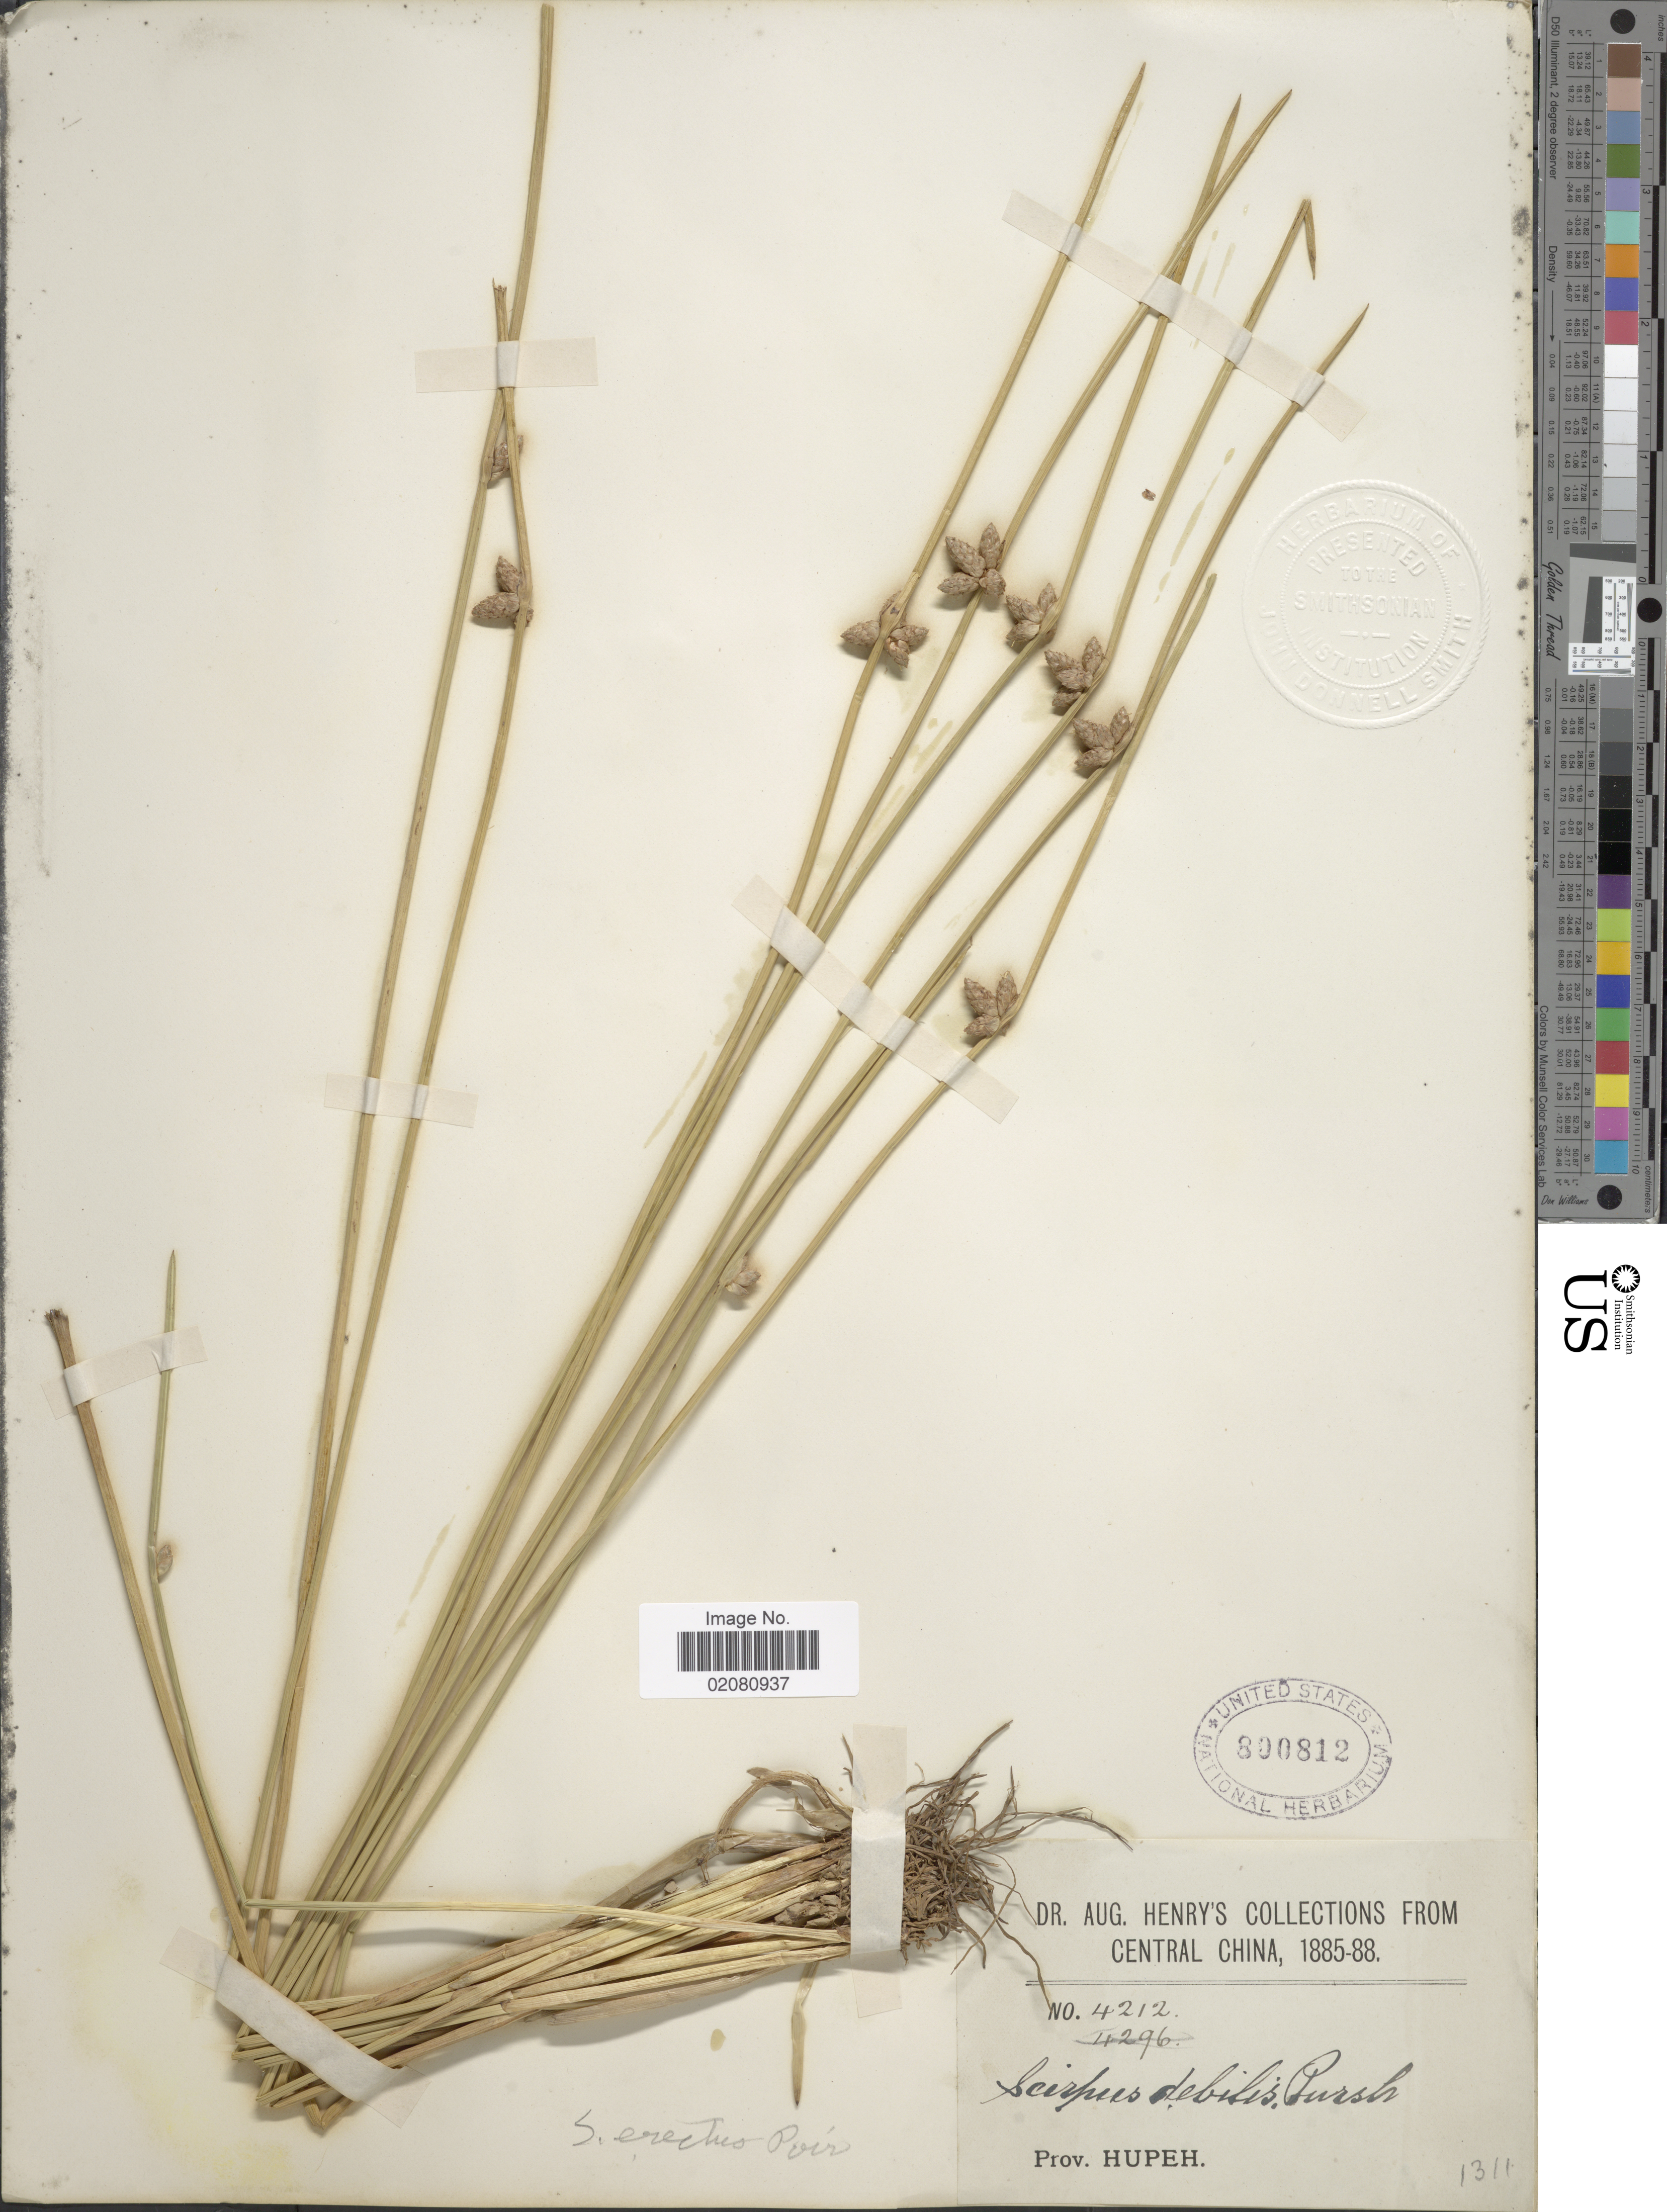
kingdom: Plantae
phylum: Tracheophyta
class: Liliopsida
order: Poales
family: Cyperaceae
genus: Schoenoplectus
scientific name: Schoenoplectus juncoides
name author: (Roxb.) Palla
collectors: A. Henry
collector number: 4212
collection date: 1885/1888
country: China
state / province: Hubei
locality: Central China. Prov. Hupeh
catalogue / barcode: US 800812